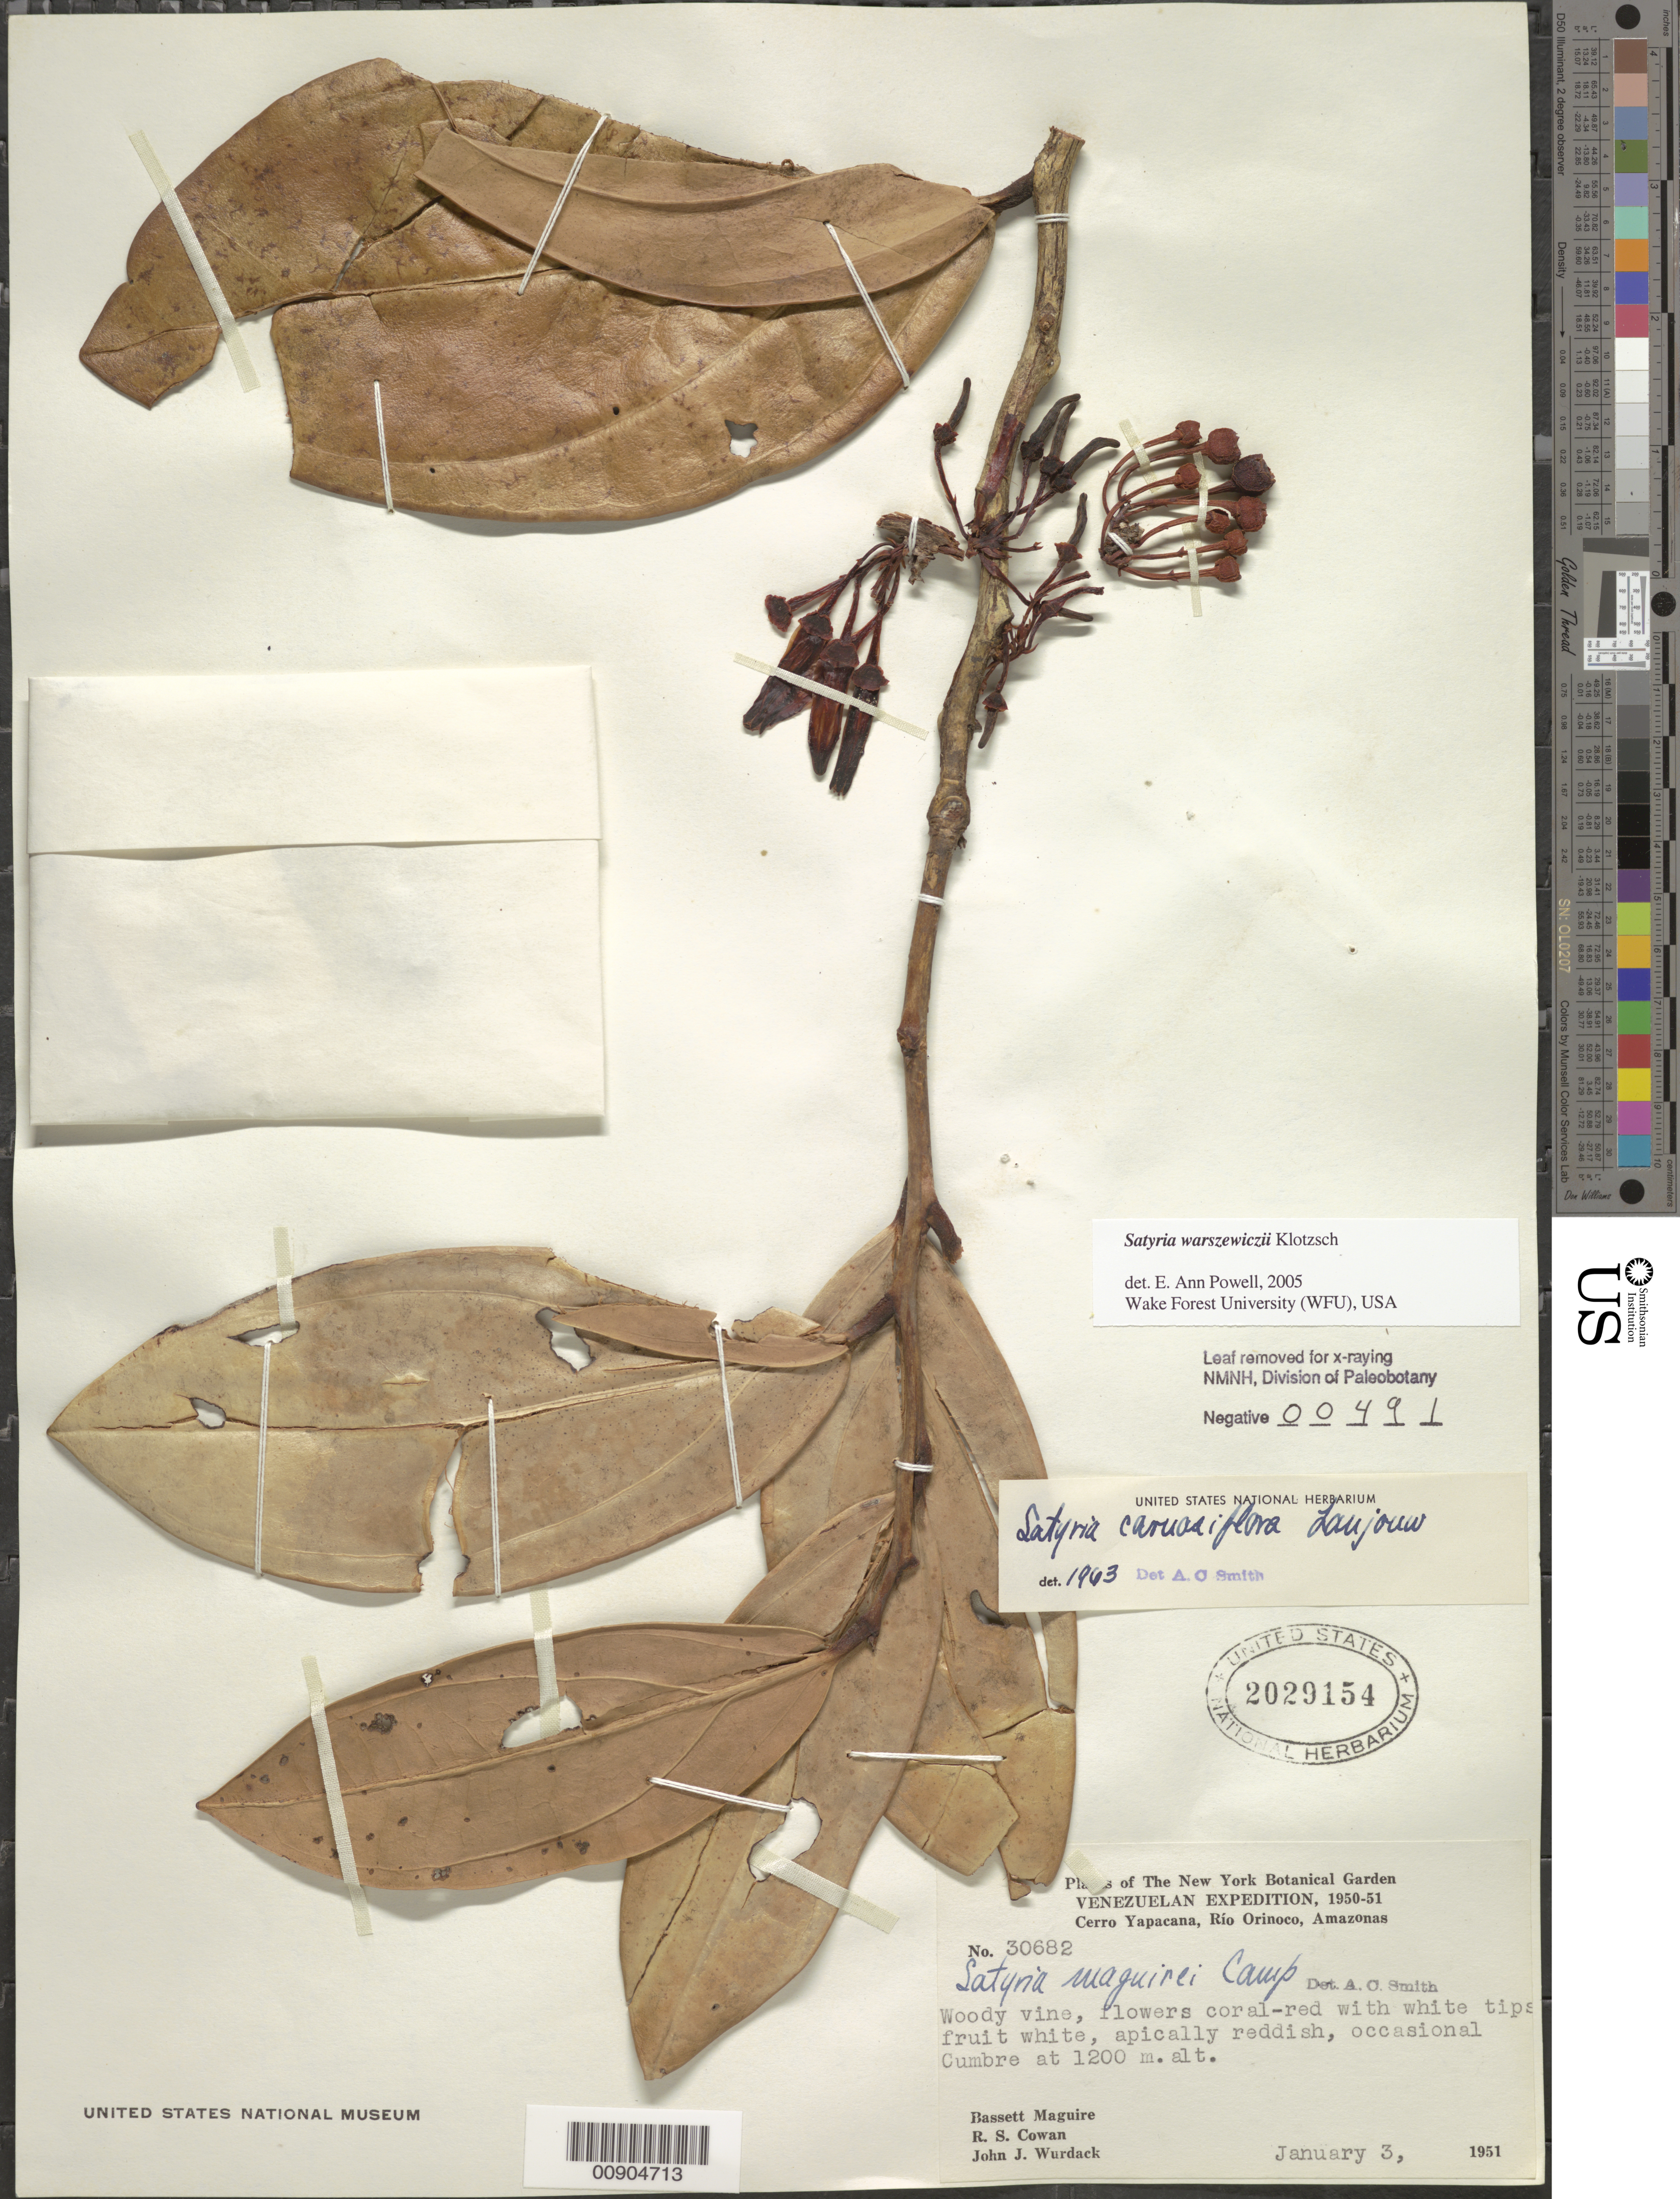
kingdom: Plantae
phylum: Tracheophyta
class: Magnoliopsida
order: Ericales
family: Ericaceae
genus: Satyria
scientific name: Satyria warszewiczii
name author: Klotzsch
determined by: Powell, E. A.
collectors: B. Maguire, R. S. Cowan & J. J. Wurdack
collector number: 30682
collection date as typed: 3-Jan-51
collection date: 1951-01-03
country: Venezuela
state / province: Amazonas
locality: Cerro Yapacána, Río Orinoco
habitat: Cumbre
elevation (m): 1200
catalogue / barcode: US 2029154